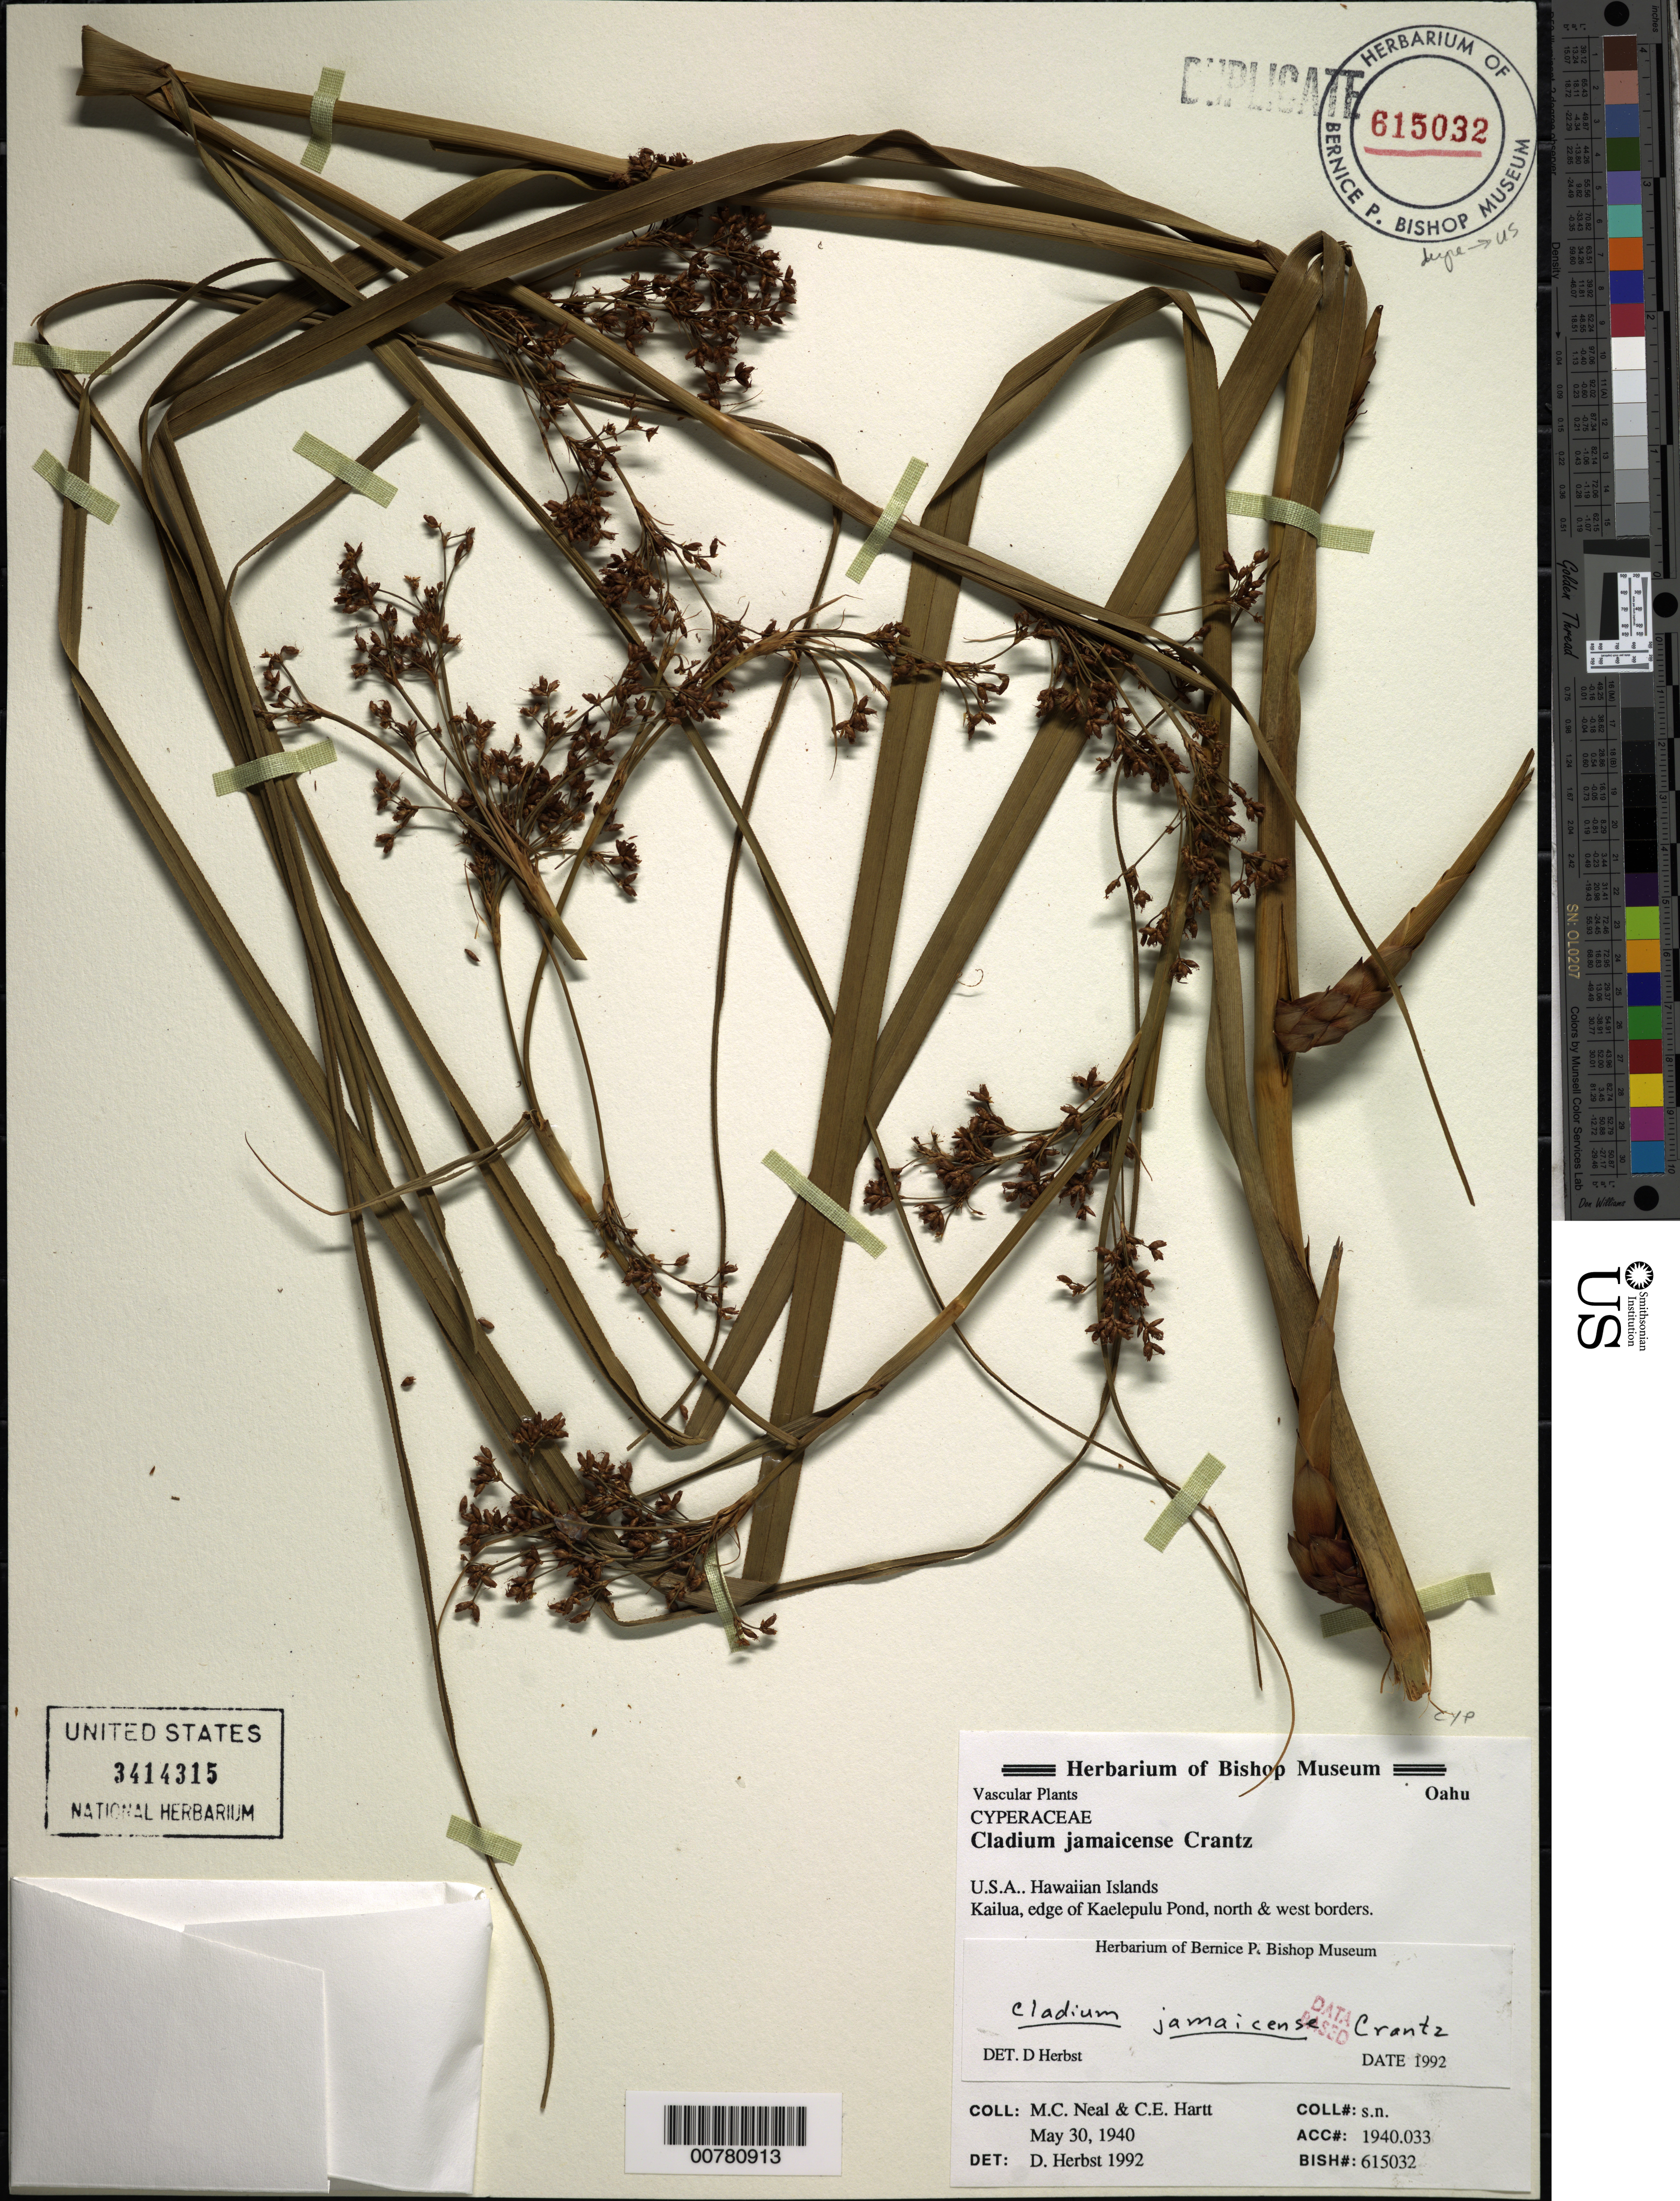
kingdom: Plantae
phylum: Tracheophyta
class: Liliopsida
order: Poales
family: Cyperaceae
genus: Cladium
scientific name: Cladium jamaicense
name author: Crantz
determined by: Herbst, D. R.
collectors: W. Ning & C. Hartt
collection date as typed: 30 May 1940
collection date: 1940-05-30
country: United States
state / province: Hawaii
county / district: Honolulu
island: Oahu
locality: Kailua; edge of Kaelepulu Pond; north & west borders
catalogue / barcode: US 3414315